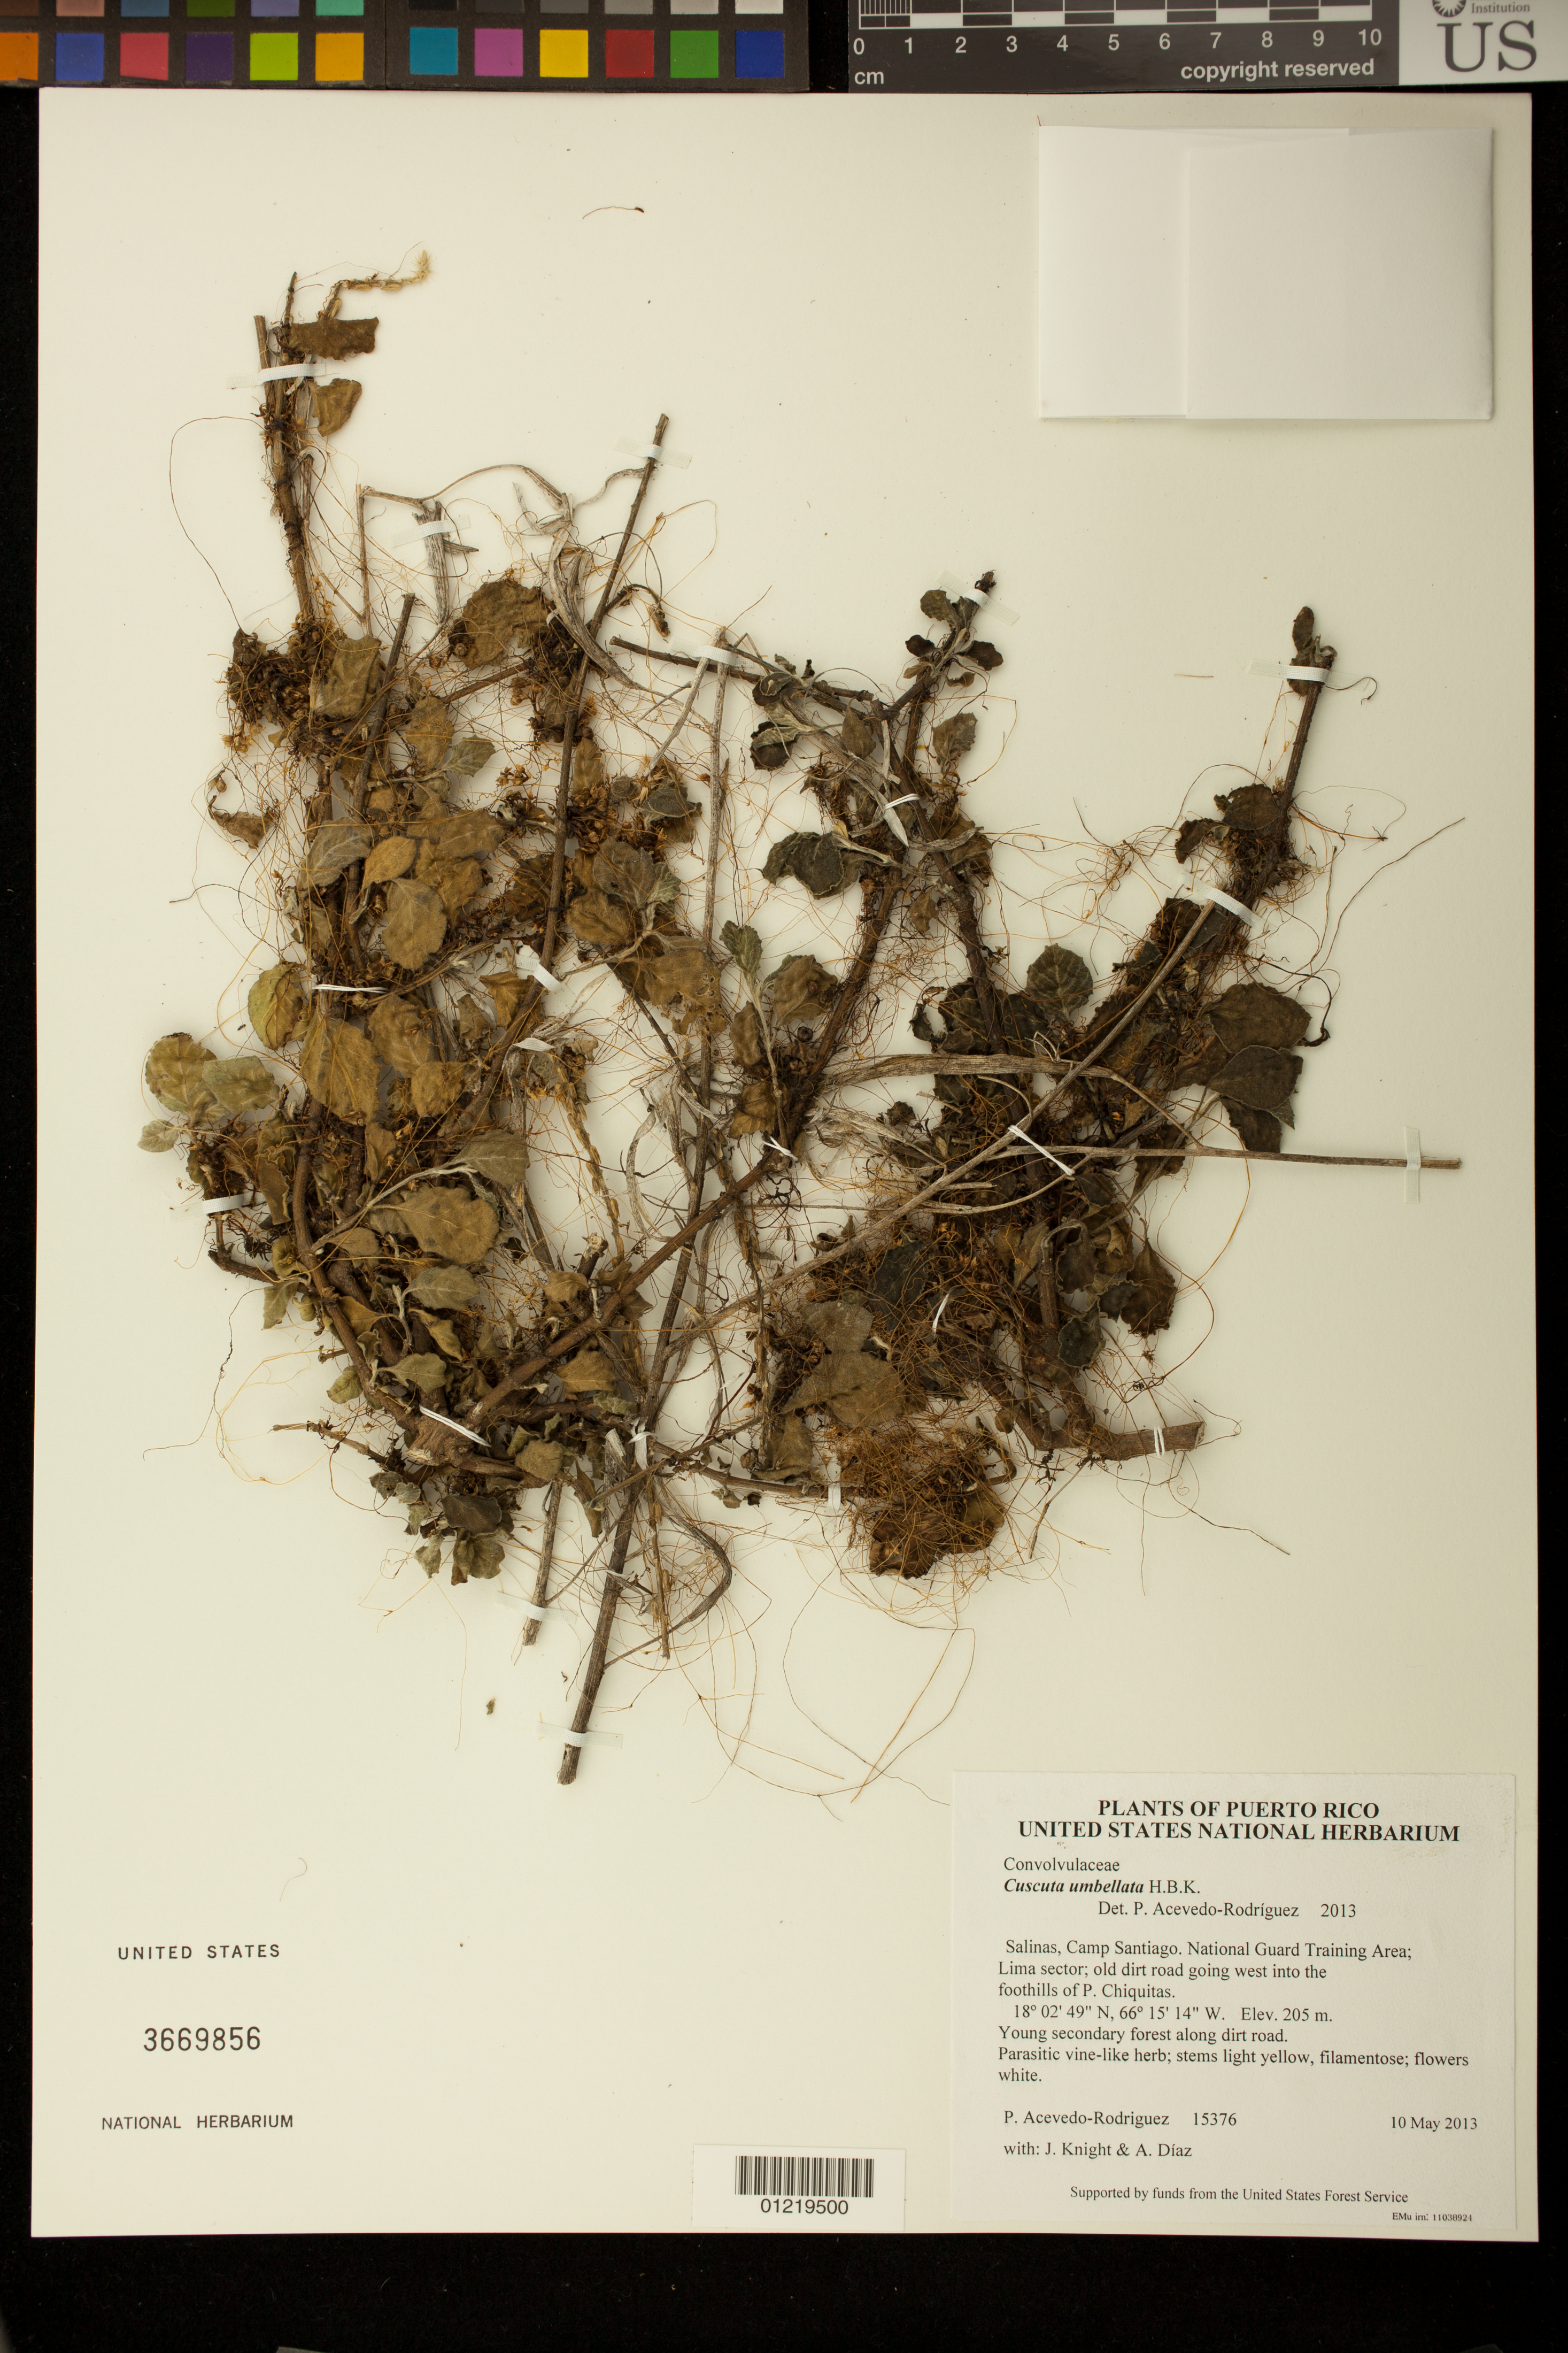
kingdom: Plantae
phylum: Tracheophyta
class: Magnoliopsida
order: Solanales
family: Convolvulaceae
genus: Cuscuta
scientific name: Cuscuta umbellata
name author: Kunth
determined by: Acevedo-Rodríguez, P., (BOT), Smithsonian Institution - National Museum of Natural History (UNITED STATES)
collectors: P. Acevedo-Rodr., J. Knight & A. Díaz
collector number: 15376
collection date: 2013-05-10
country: Puerto Rico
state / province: Salinas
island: Puerto Rico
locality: Camp Santiago. National Guard Training Area; Lima sector; old dirt road going west into the foothills of P. Chiquitas.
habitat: Young secondary forest along dirt road.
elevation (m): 205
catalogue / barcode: US 3669856